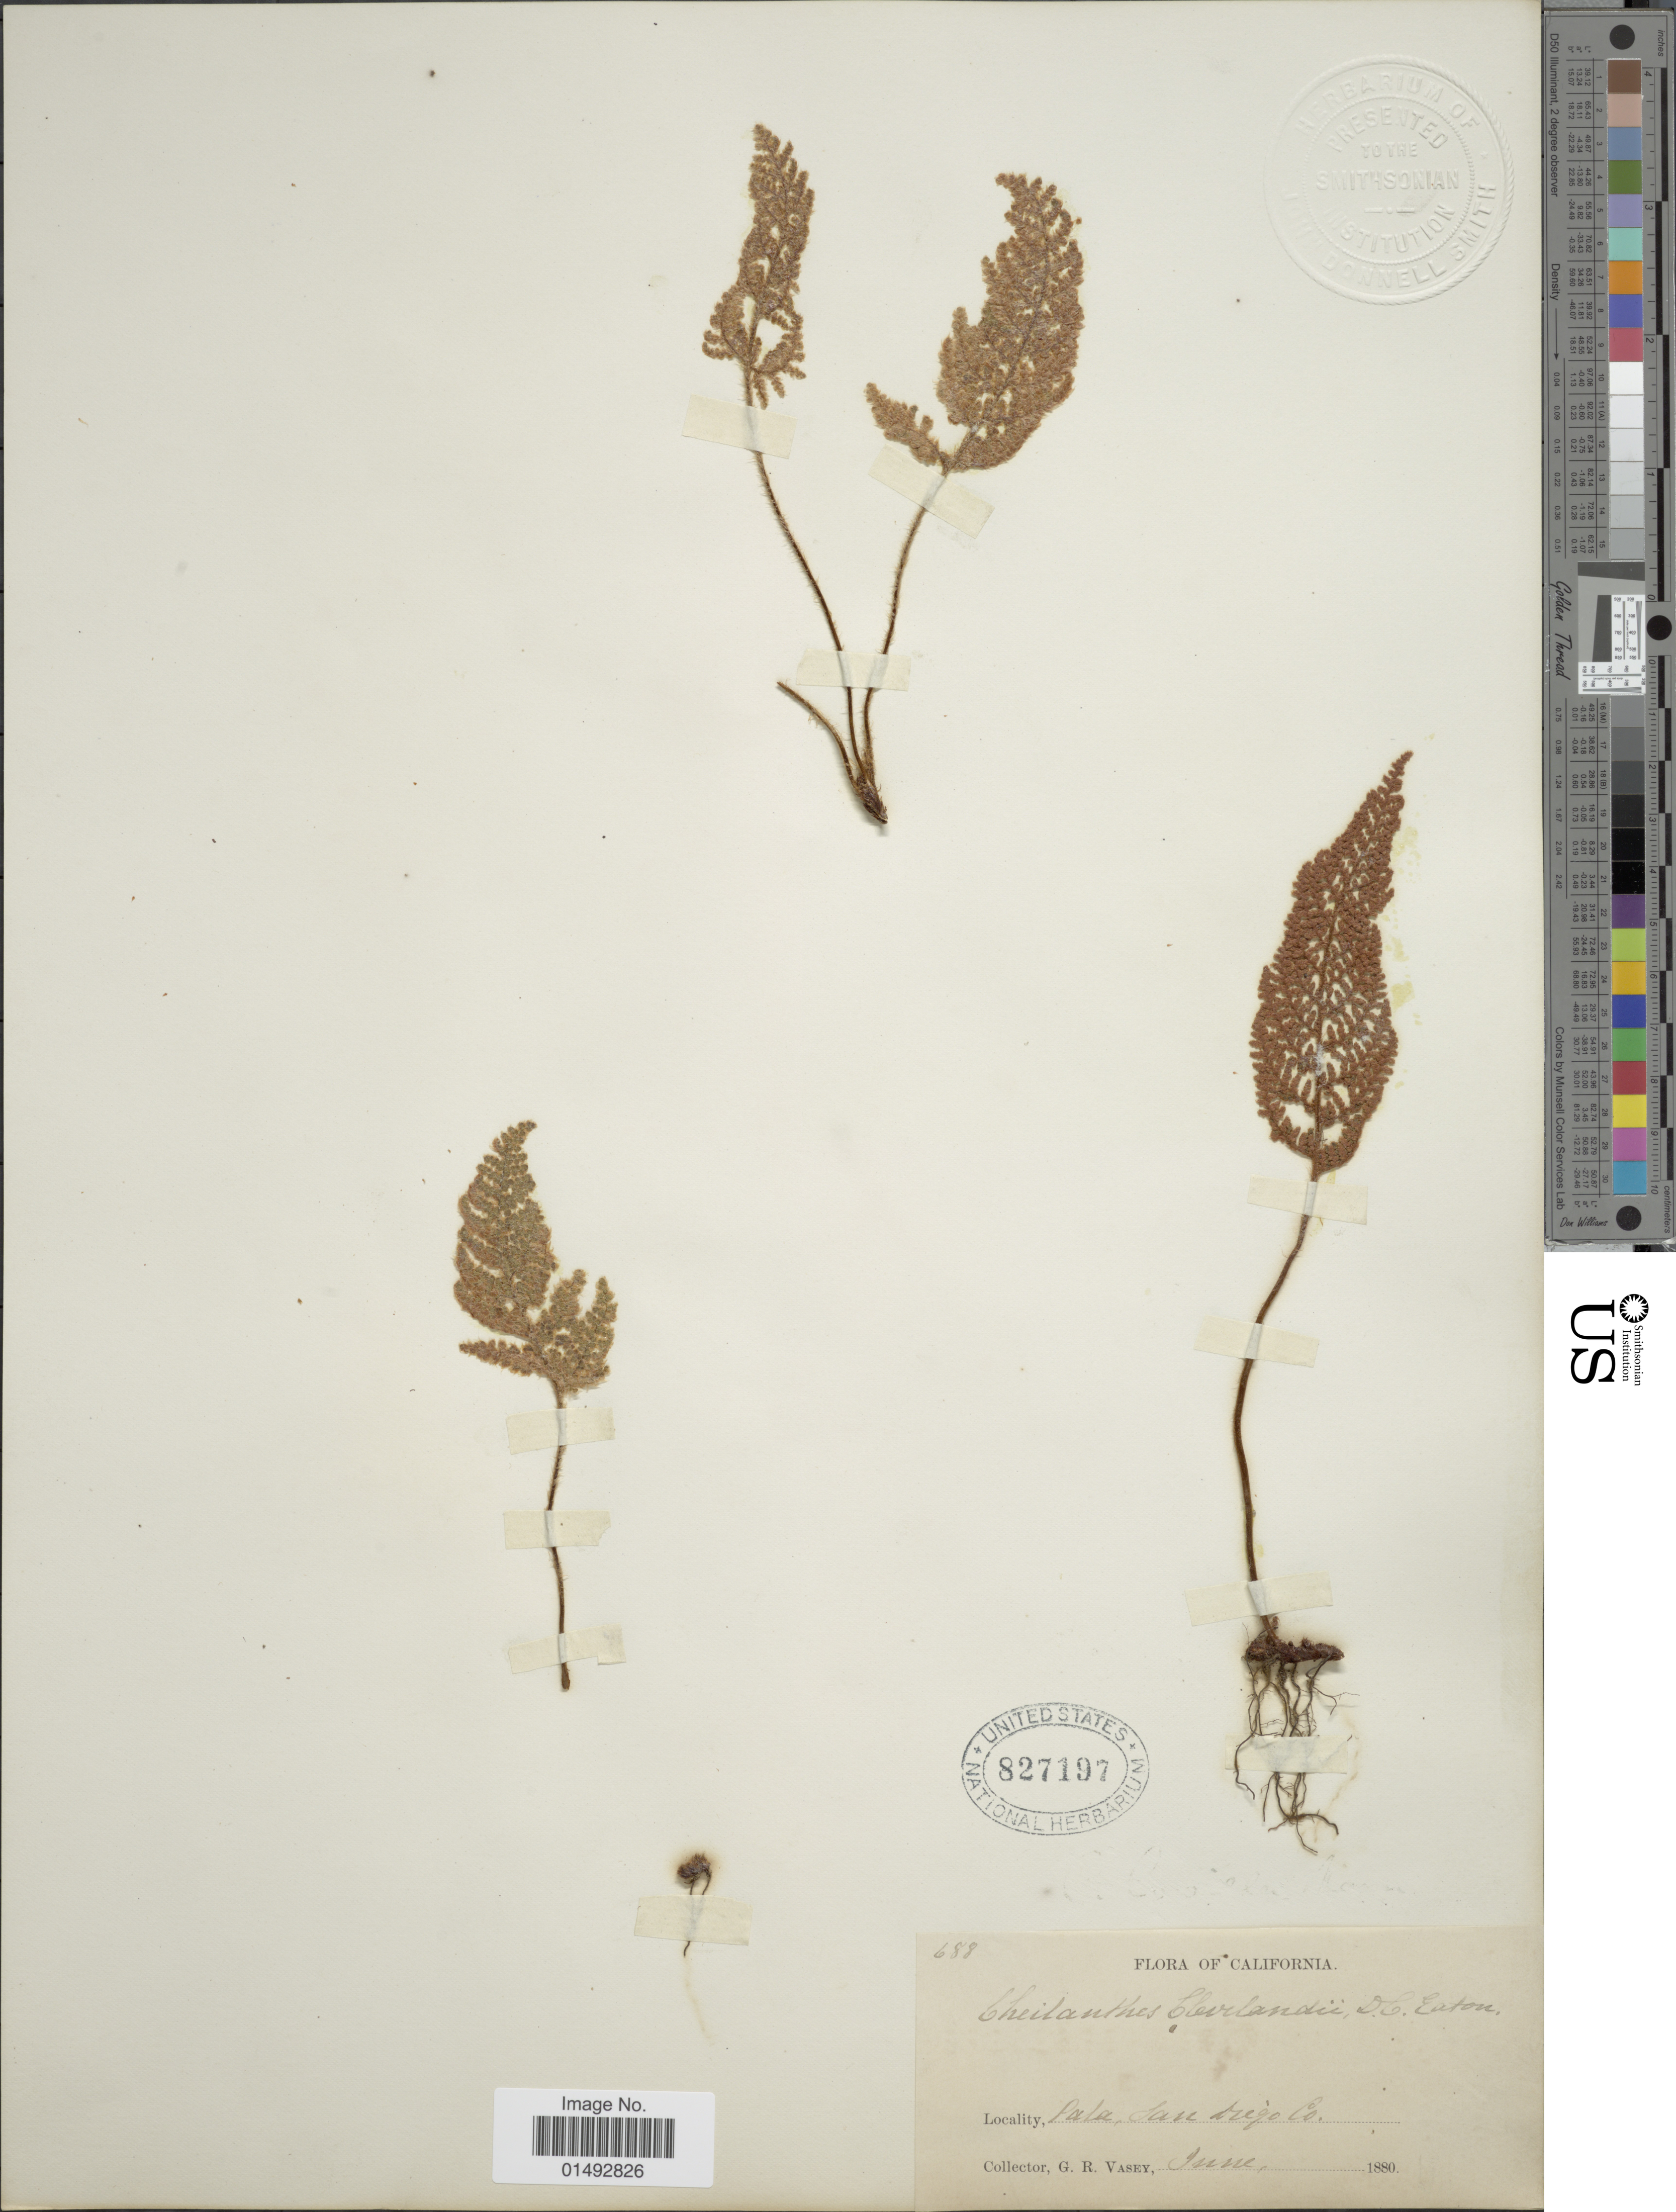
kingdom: Plantae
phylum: Tracheophyta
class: Polypodiopsida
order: Polypodiales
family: Pteridaceae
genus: Myriopteris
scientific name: Myriopteris clevelandii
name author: (D.C. Eaton) Grusz & Windham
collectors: G. R. Vasey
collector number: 688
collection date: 1880-06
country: United States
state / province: California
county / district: San Diego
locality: Pala, San Diego Co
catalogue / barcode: US 827197